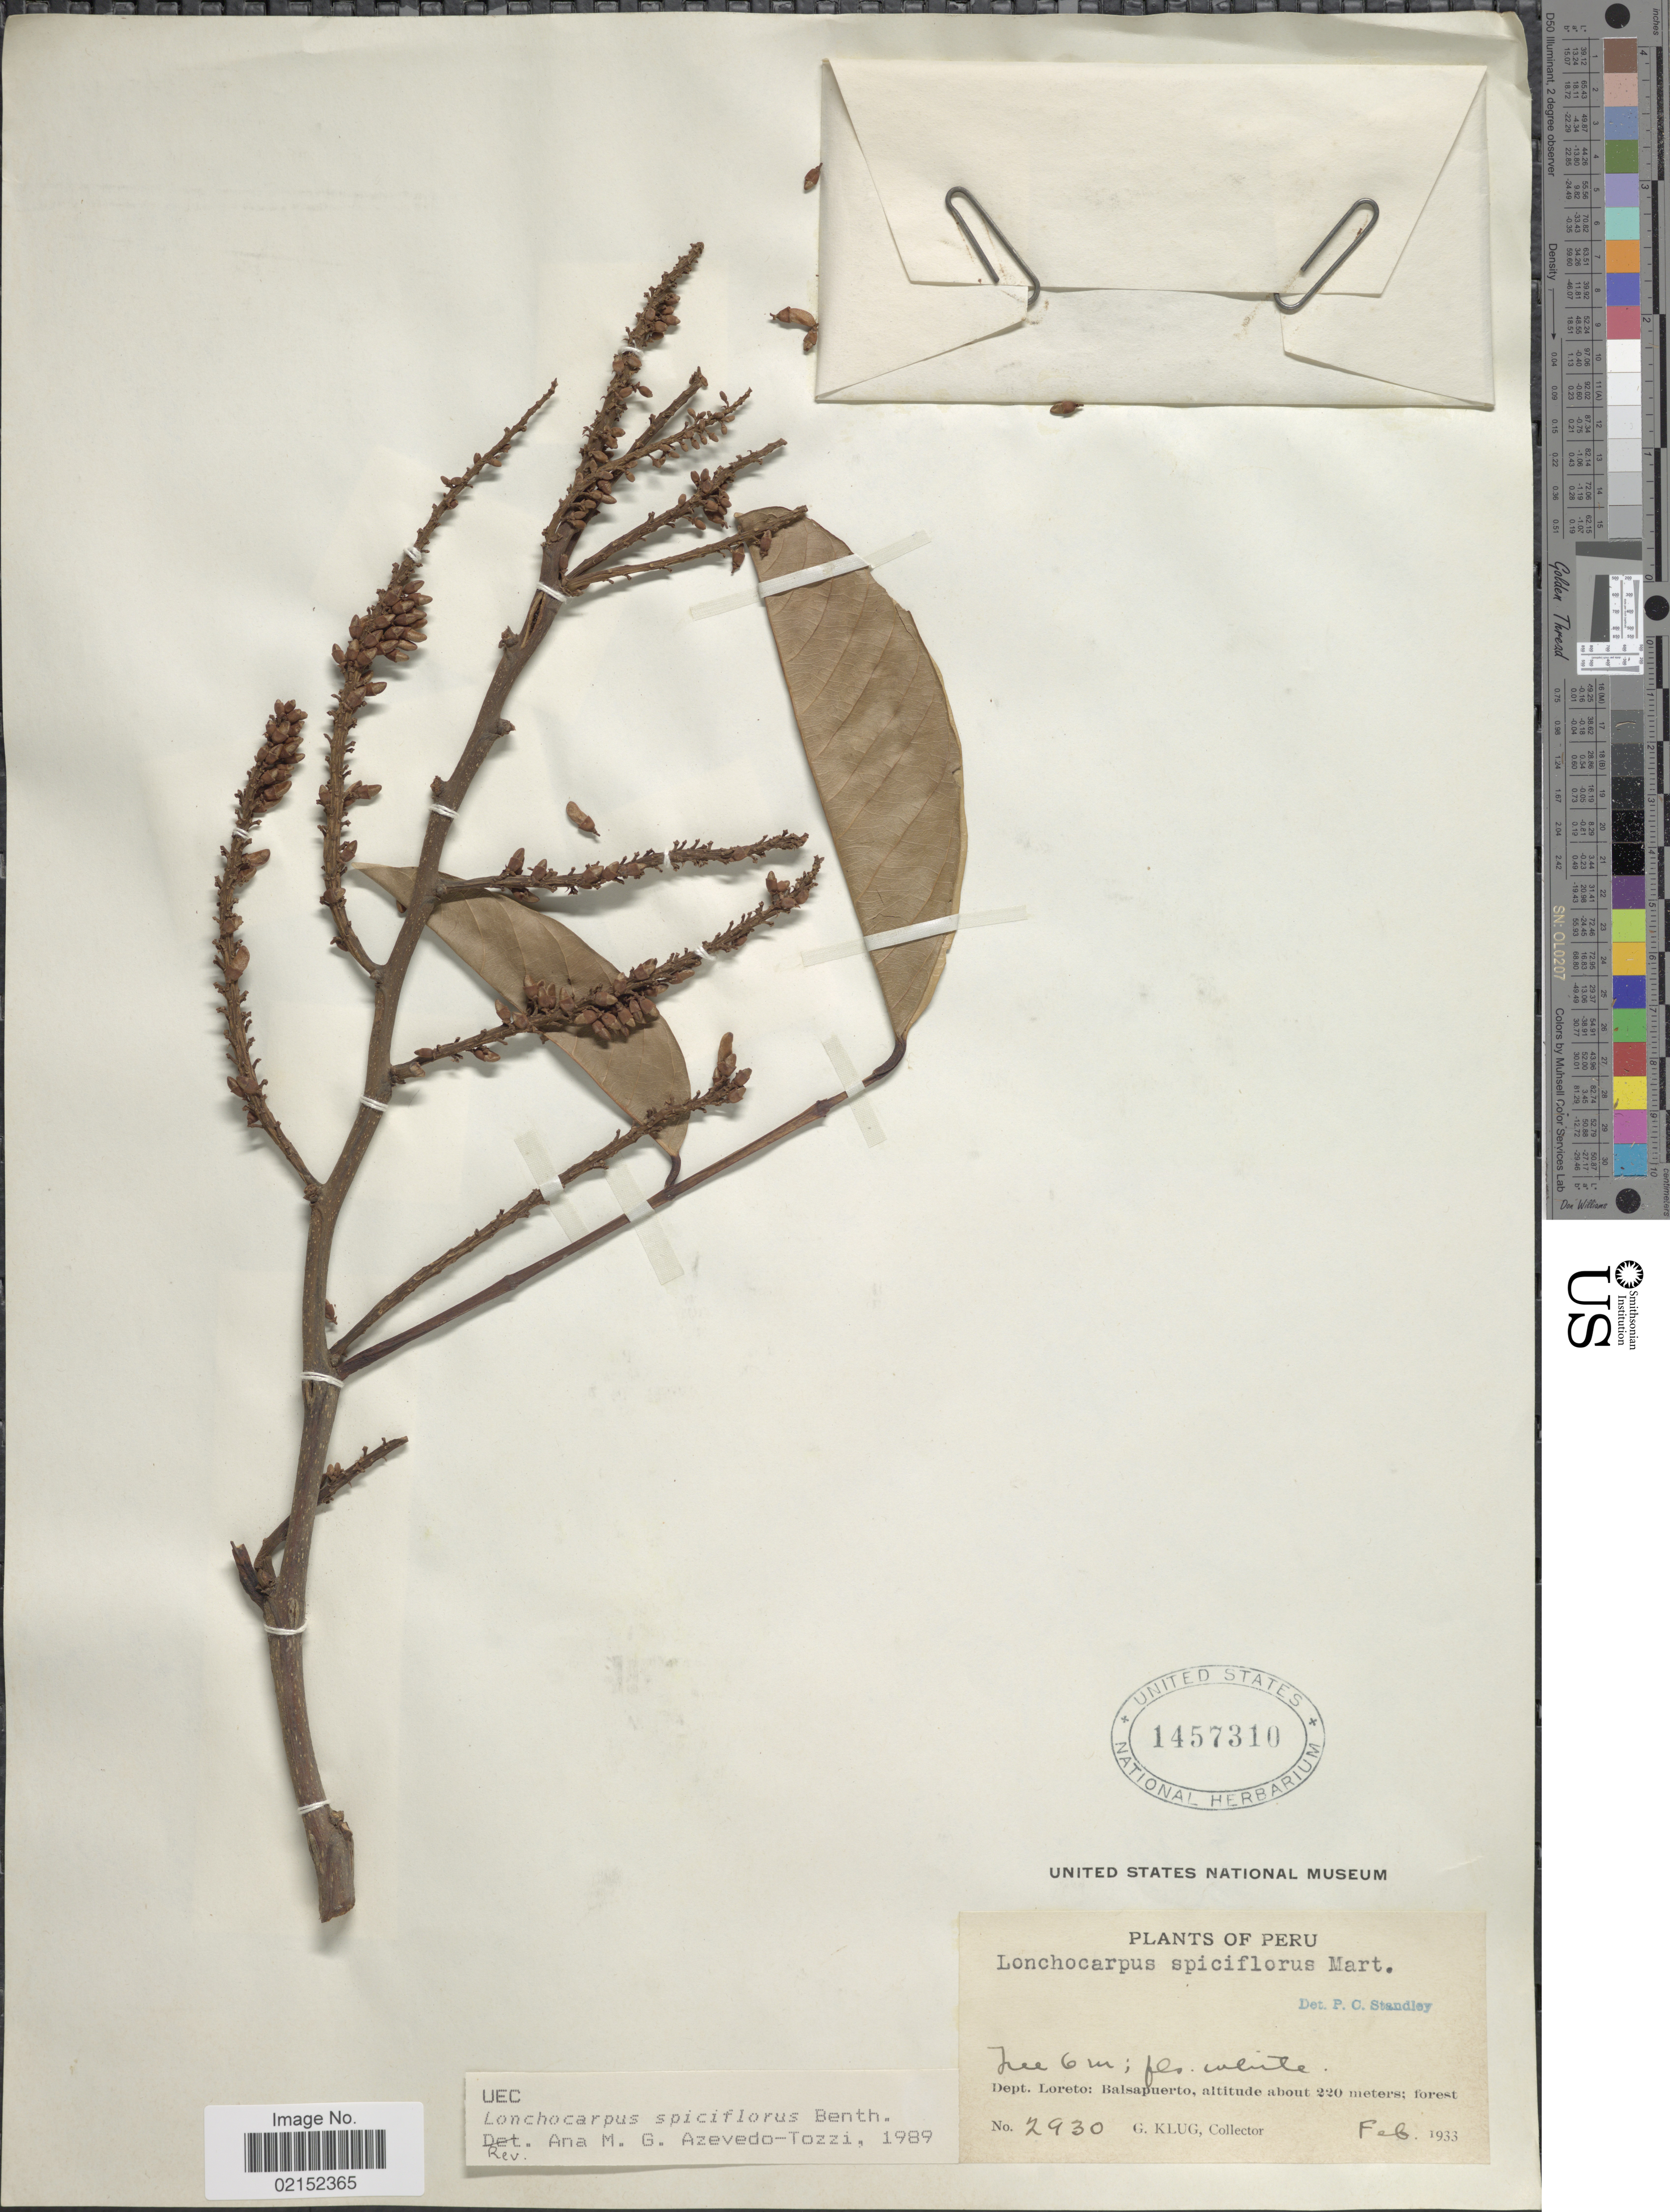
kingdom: Plantae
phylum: Tracheophyta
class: Magnoliopsida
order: Fabales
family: Fabaceae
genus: Lonchocarpus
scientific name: Lonchocarpus spiciflorus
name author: Mart. ex Benth.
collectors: G. Klug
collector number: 2930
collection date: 1933-02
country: Peru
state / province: Loreto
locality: Balsapuerto.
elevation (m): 220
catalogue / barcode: US 1457310